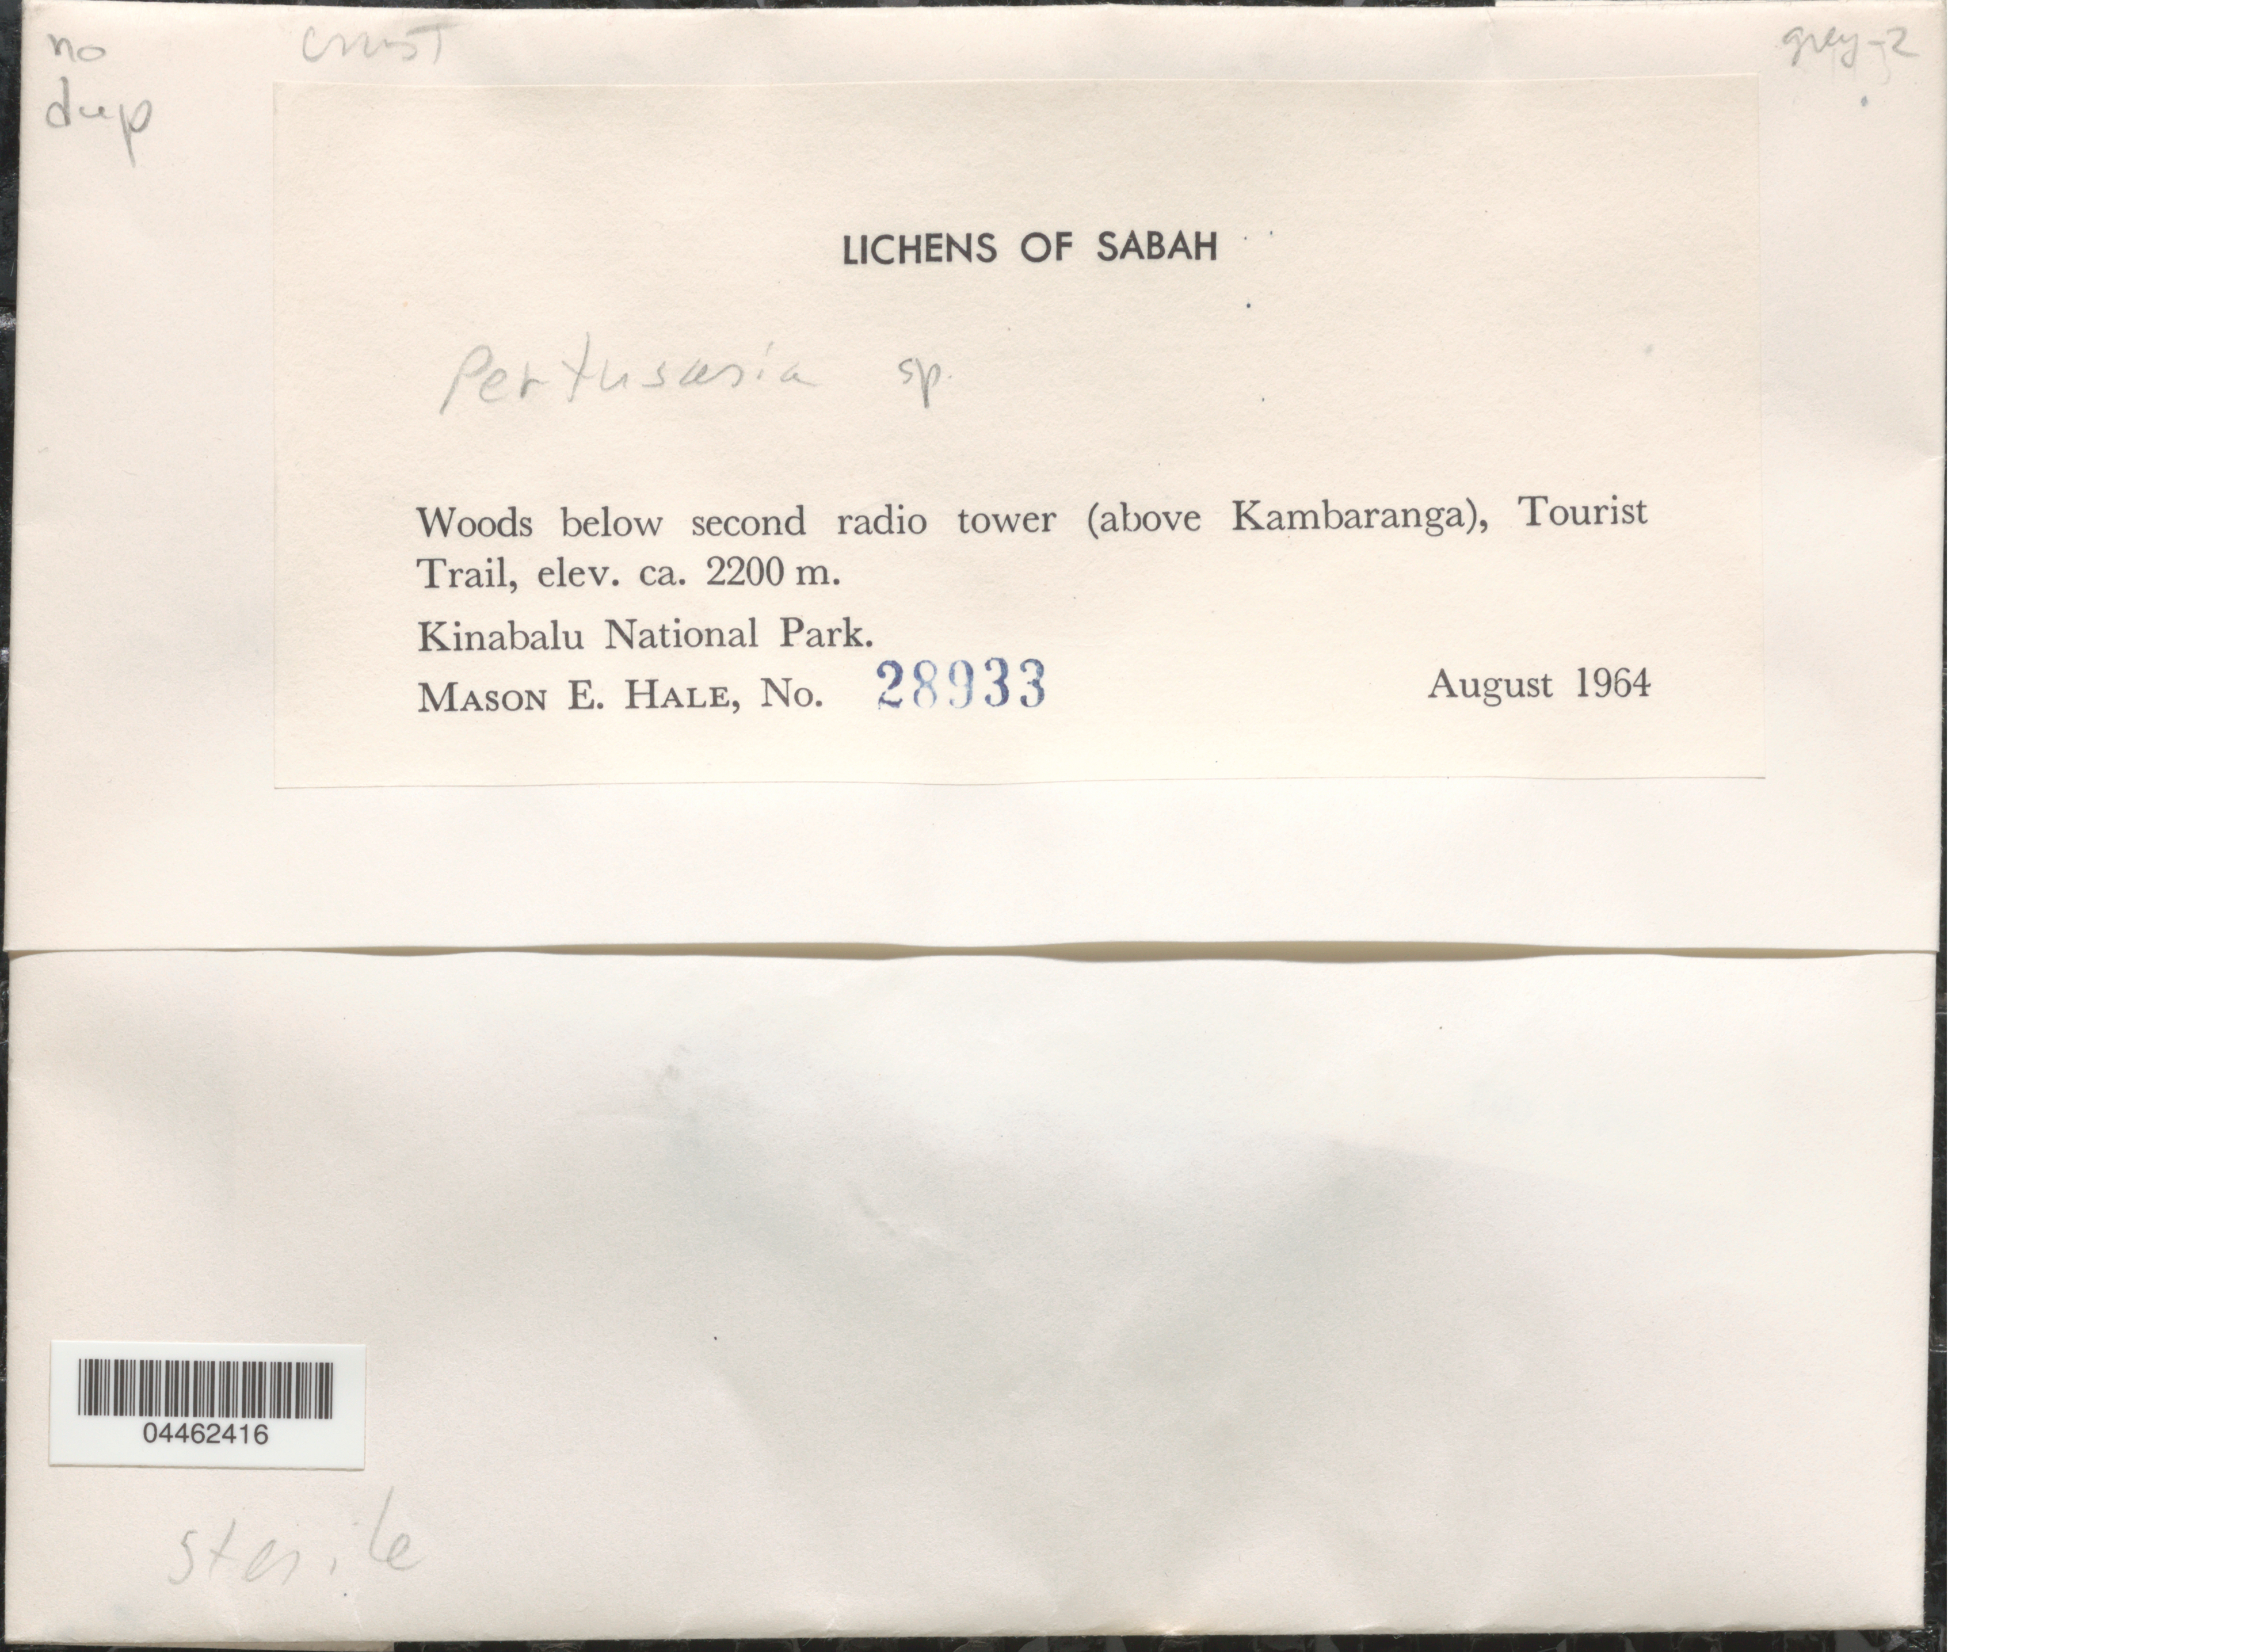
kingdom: Fungi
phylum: Ascomycota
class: Lecanoromycetes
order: Pertusariales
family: Pertusariaceae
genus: Pertusaria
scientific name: Pertusaria sp.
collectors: M. Hale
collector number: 28933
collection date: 1964-08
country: Malaysia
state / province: Sabah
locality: Below second radio tower (above Kambaranga), Tourist Trail. Kinabalu National Park.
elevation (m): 2200